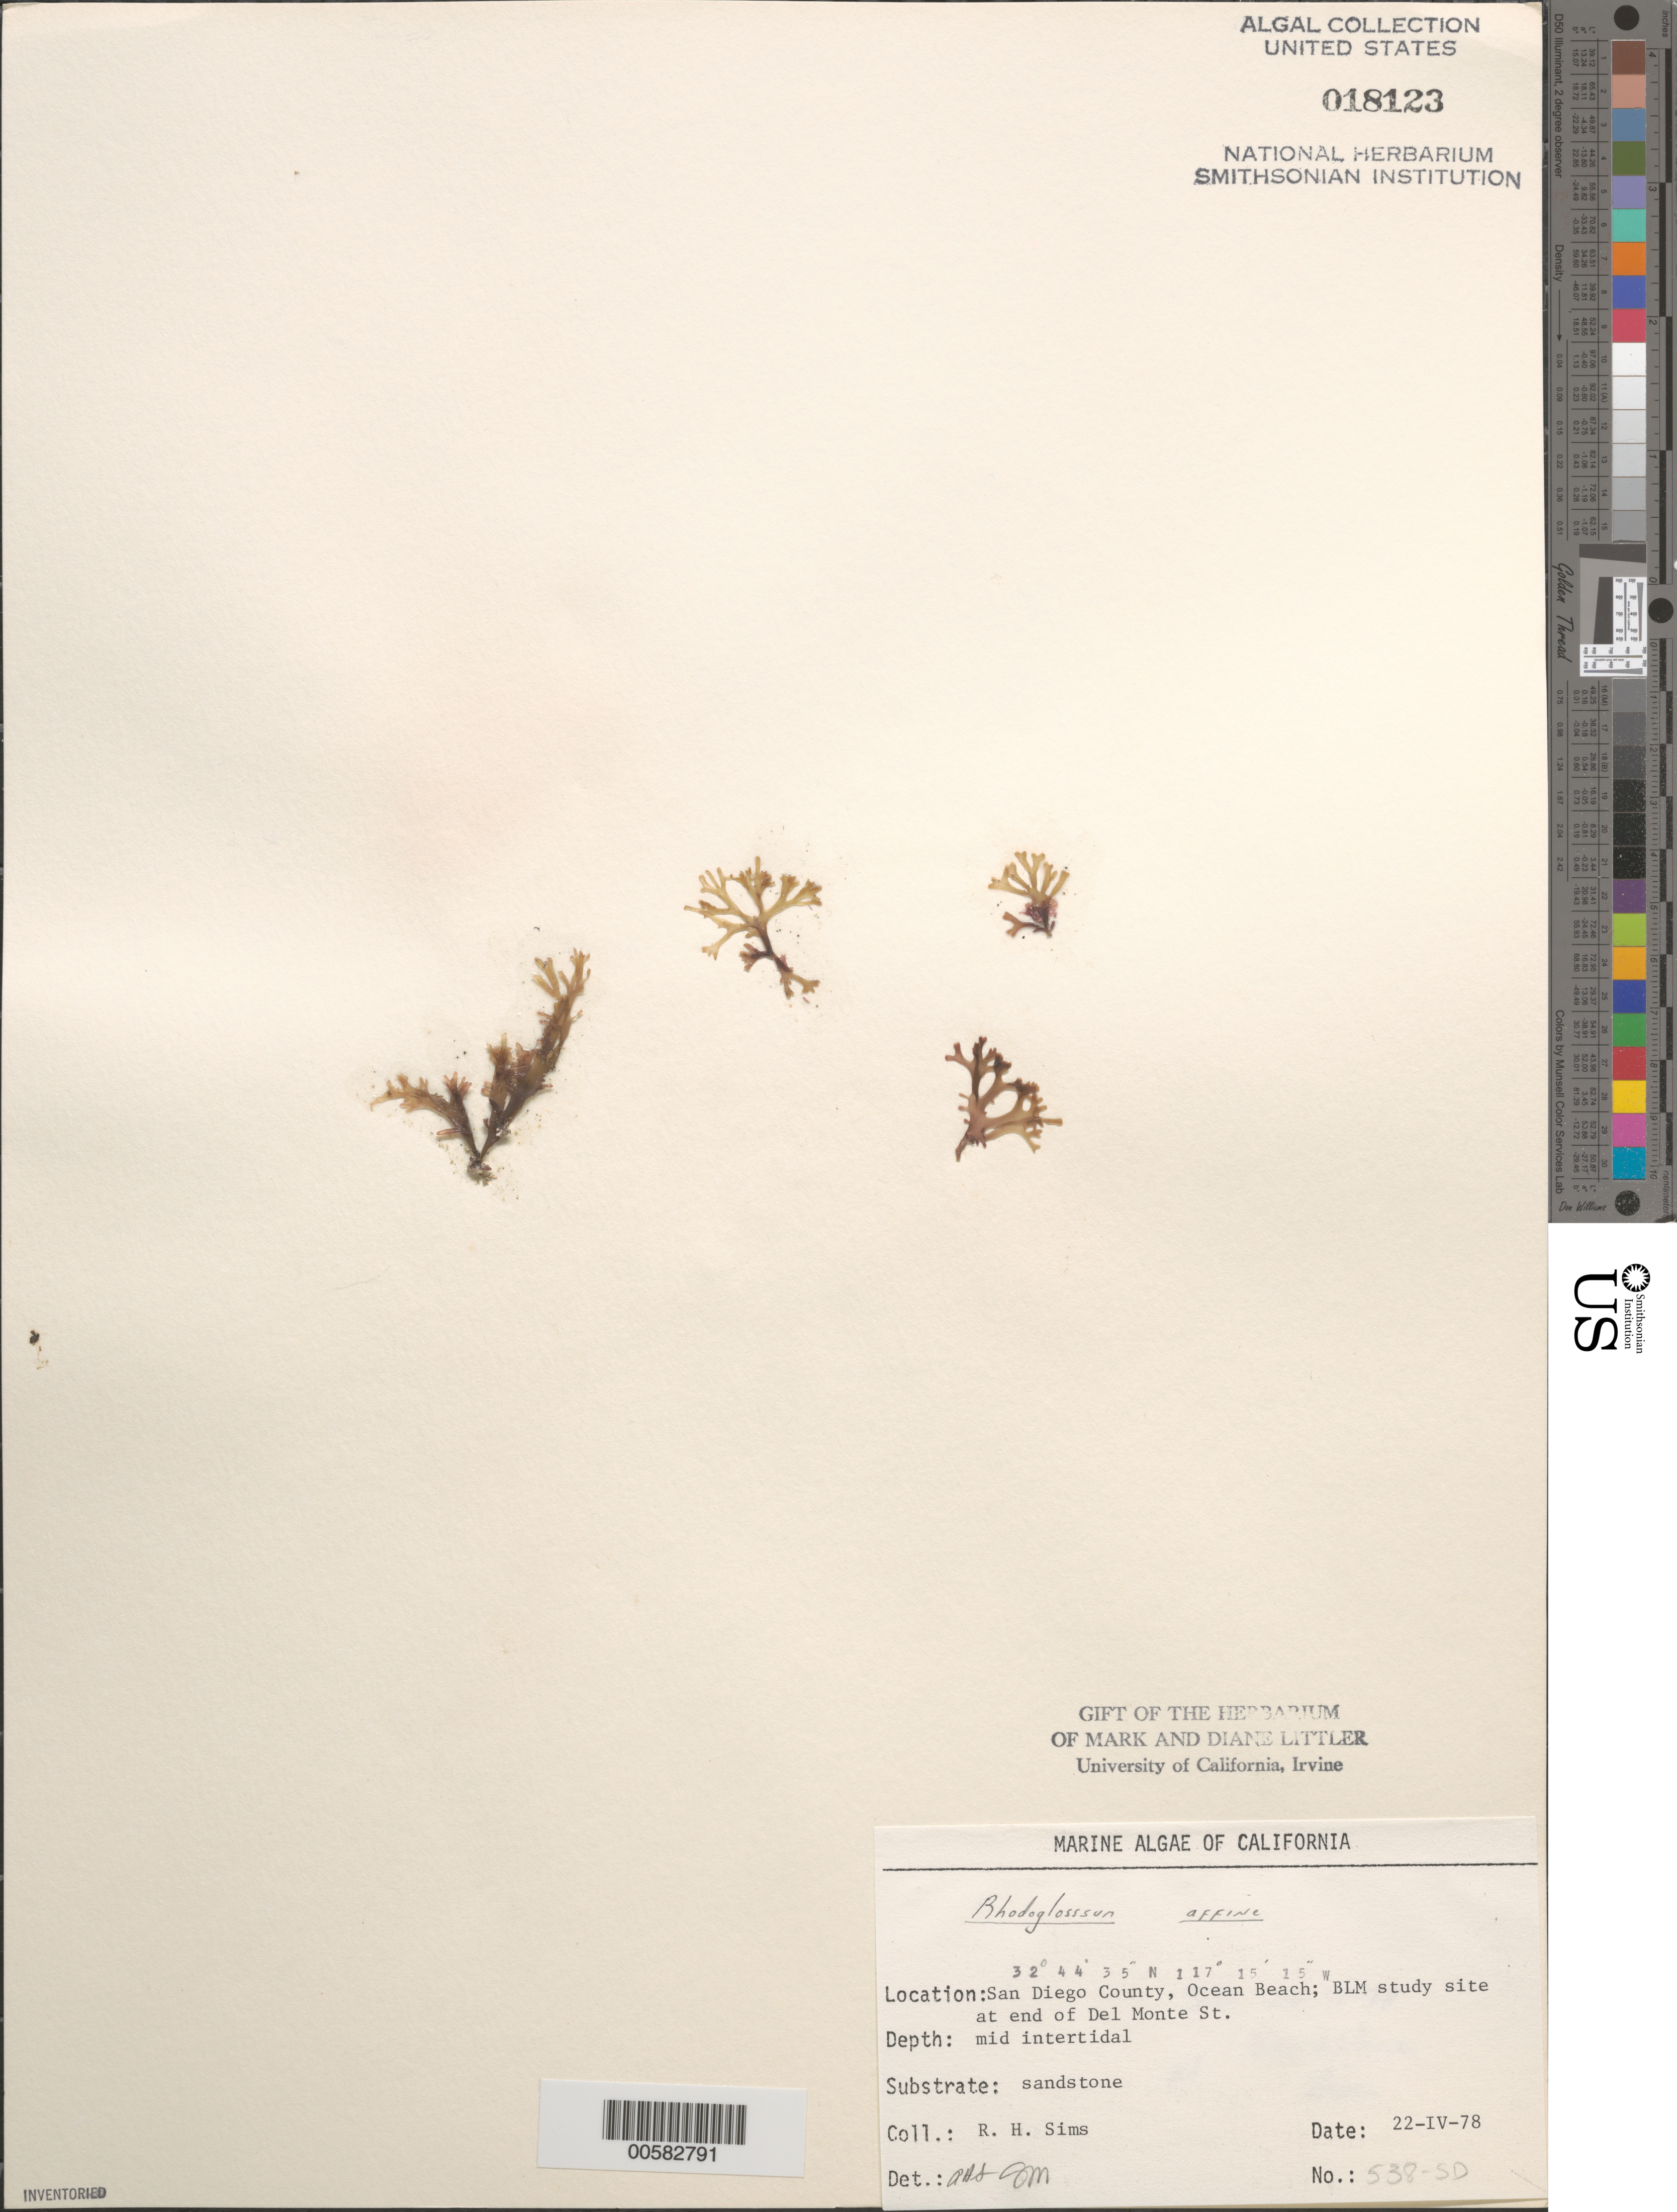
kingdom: Plantae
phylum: Rhodophyta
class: Florideophyceae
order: Gigartinales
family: Gigartinaceae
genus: Mazzaella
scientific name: Mazzaella affinis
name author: (Harvey) Fredericq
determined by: Algae name updating Project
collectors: R. H. Sims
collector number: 538-sd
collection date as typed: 22 Apr 1978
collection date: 1978-04-22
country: United States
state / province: California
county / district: San Diego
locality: Ocean Beach, end of Del Monte Street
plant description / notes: BLM-SOCALBIGHT Rocky Intertidal Survey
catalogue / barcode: US 18123